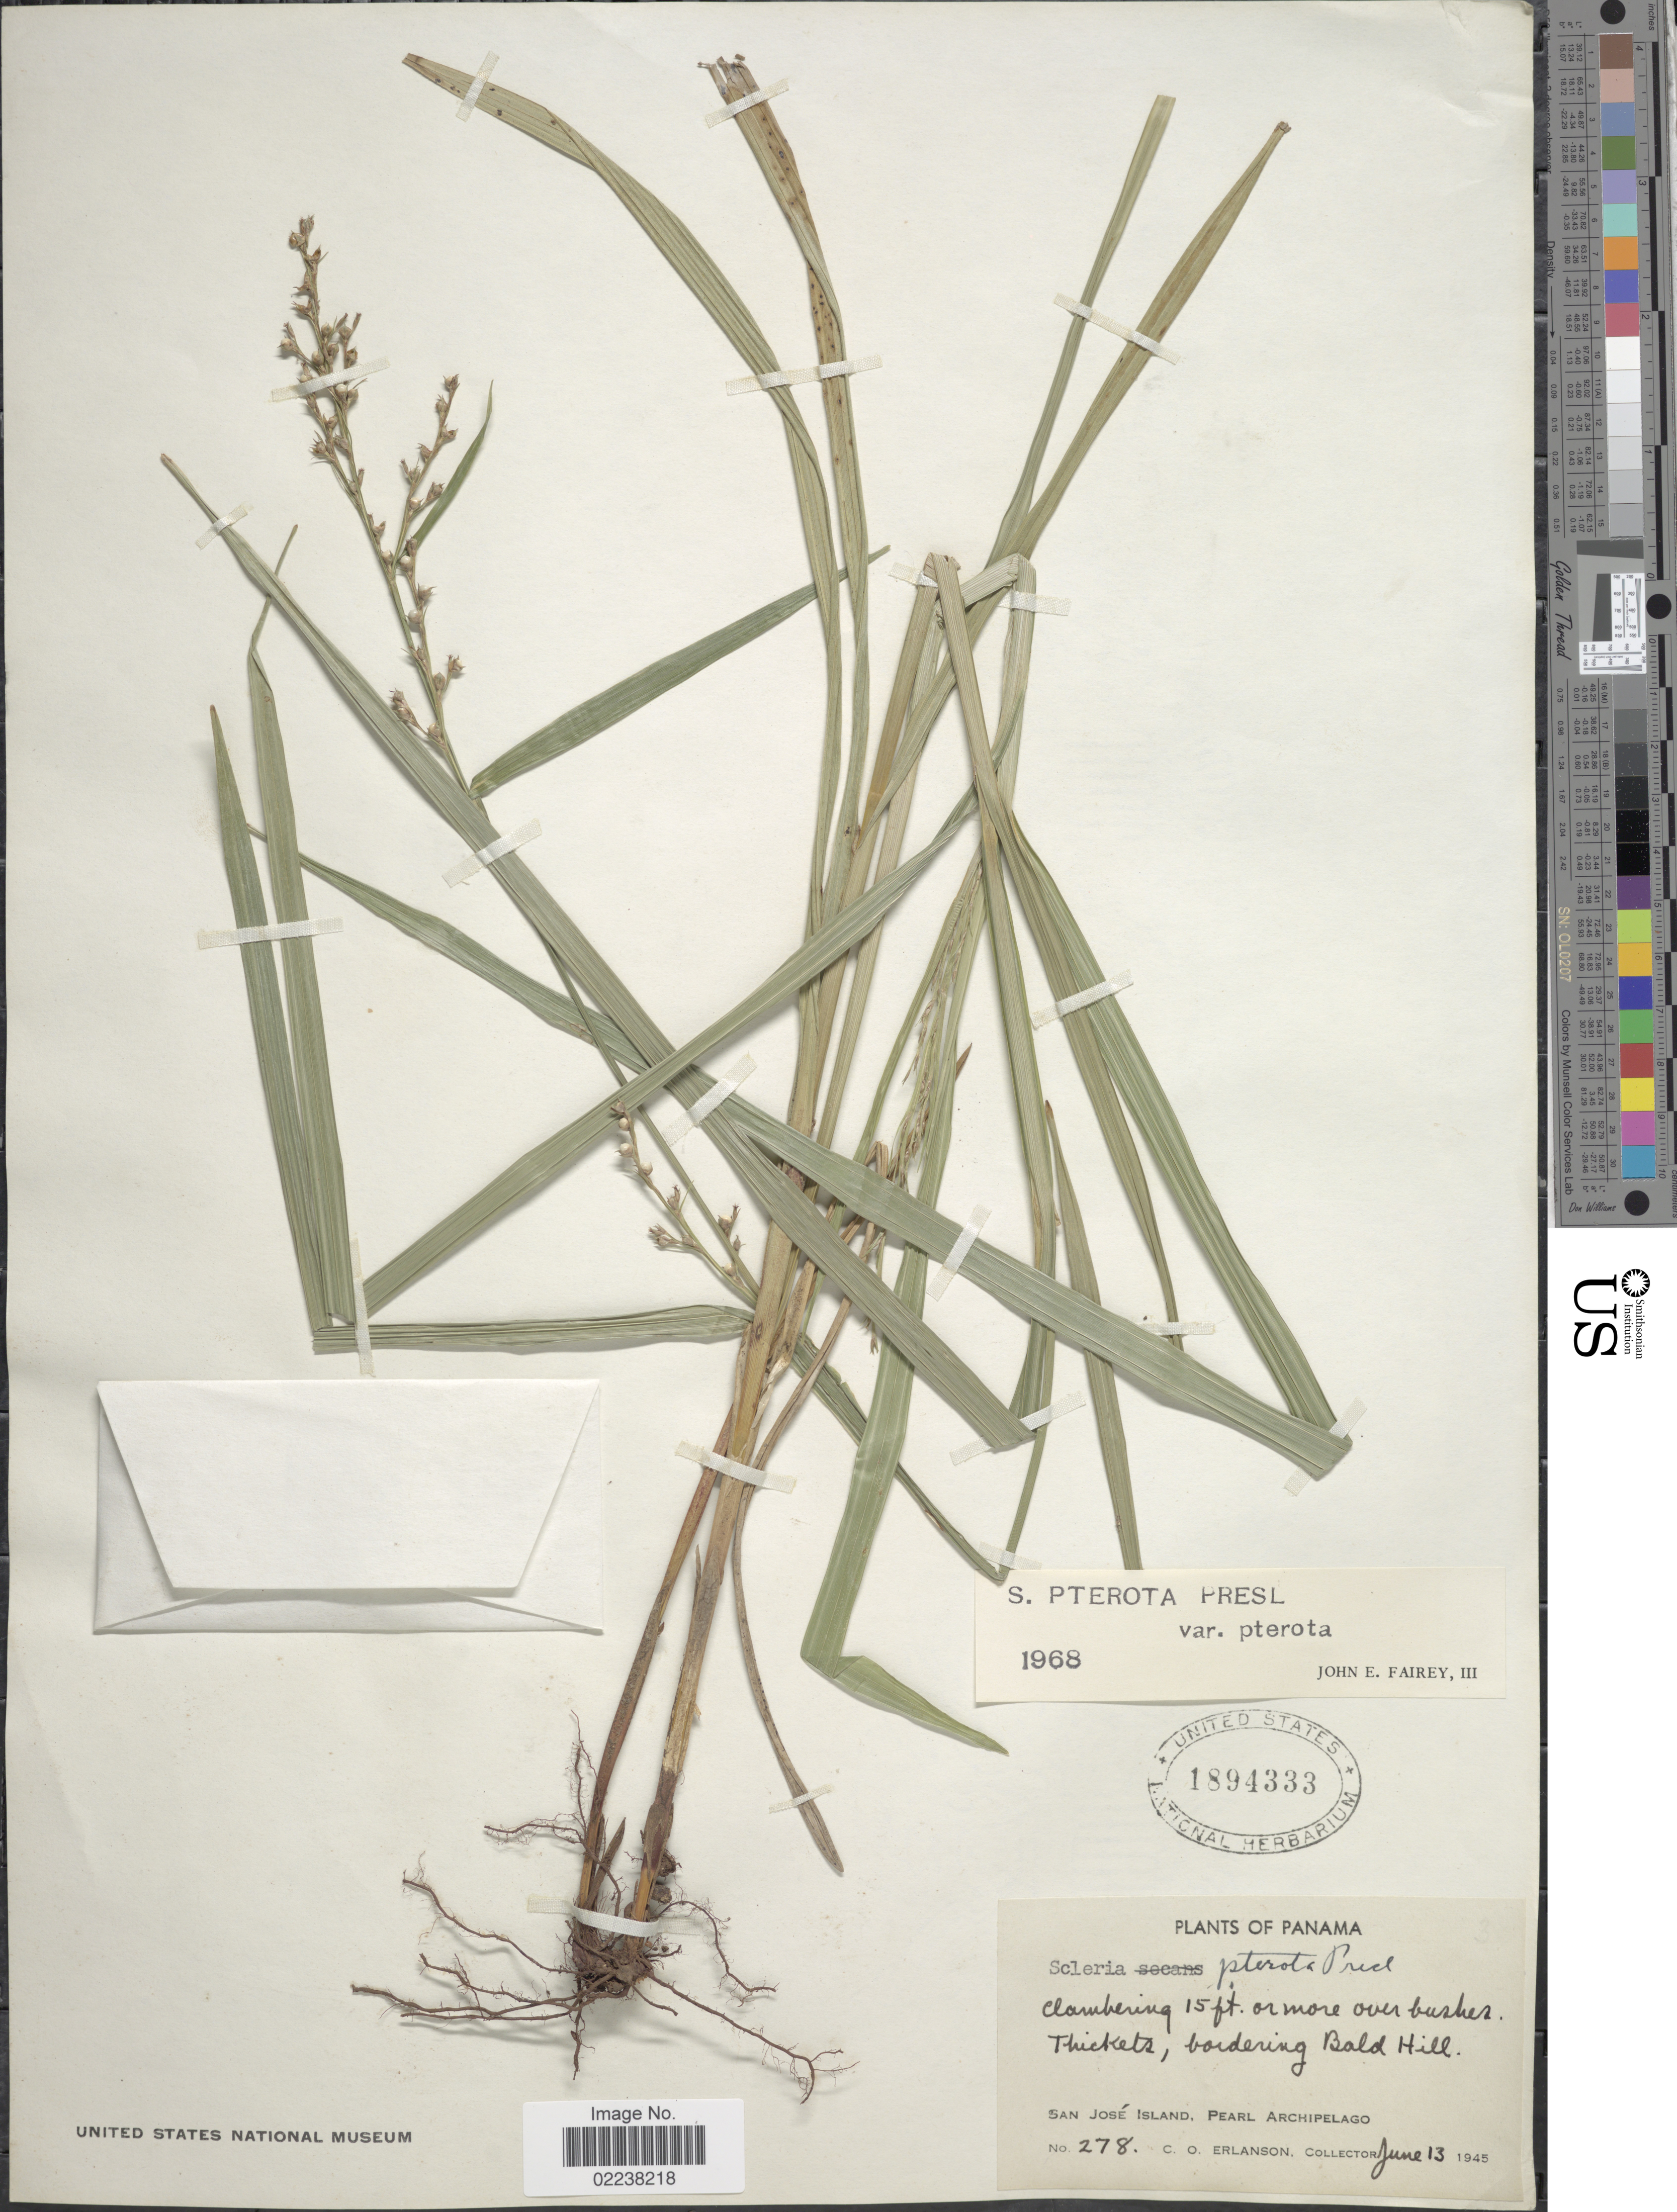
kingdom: Plantae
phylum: Tracheophyta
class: Liliopsida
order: Poales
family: Cyperaceae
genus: Scleria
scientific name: Scleria gaertneri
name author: Raddi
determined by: Strong, Mark T., (BOT), Smithsonian Institution - National Museum of Natural History (UNITED STATES)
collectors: C. O. Erlanson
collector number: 278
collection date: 1945-06-13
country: Panama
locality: Bordering Bald Hill, San Jose Island, Pearl Archipelago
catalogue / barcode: US 1894333